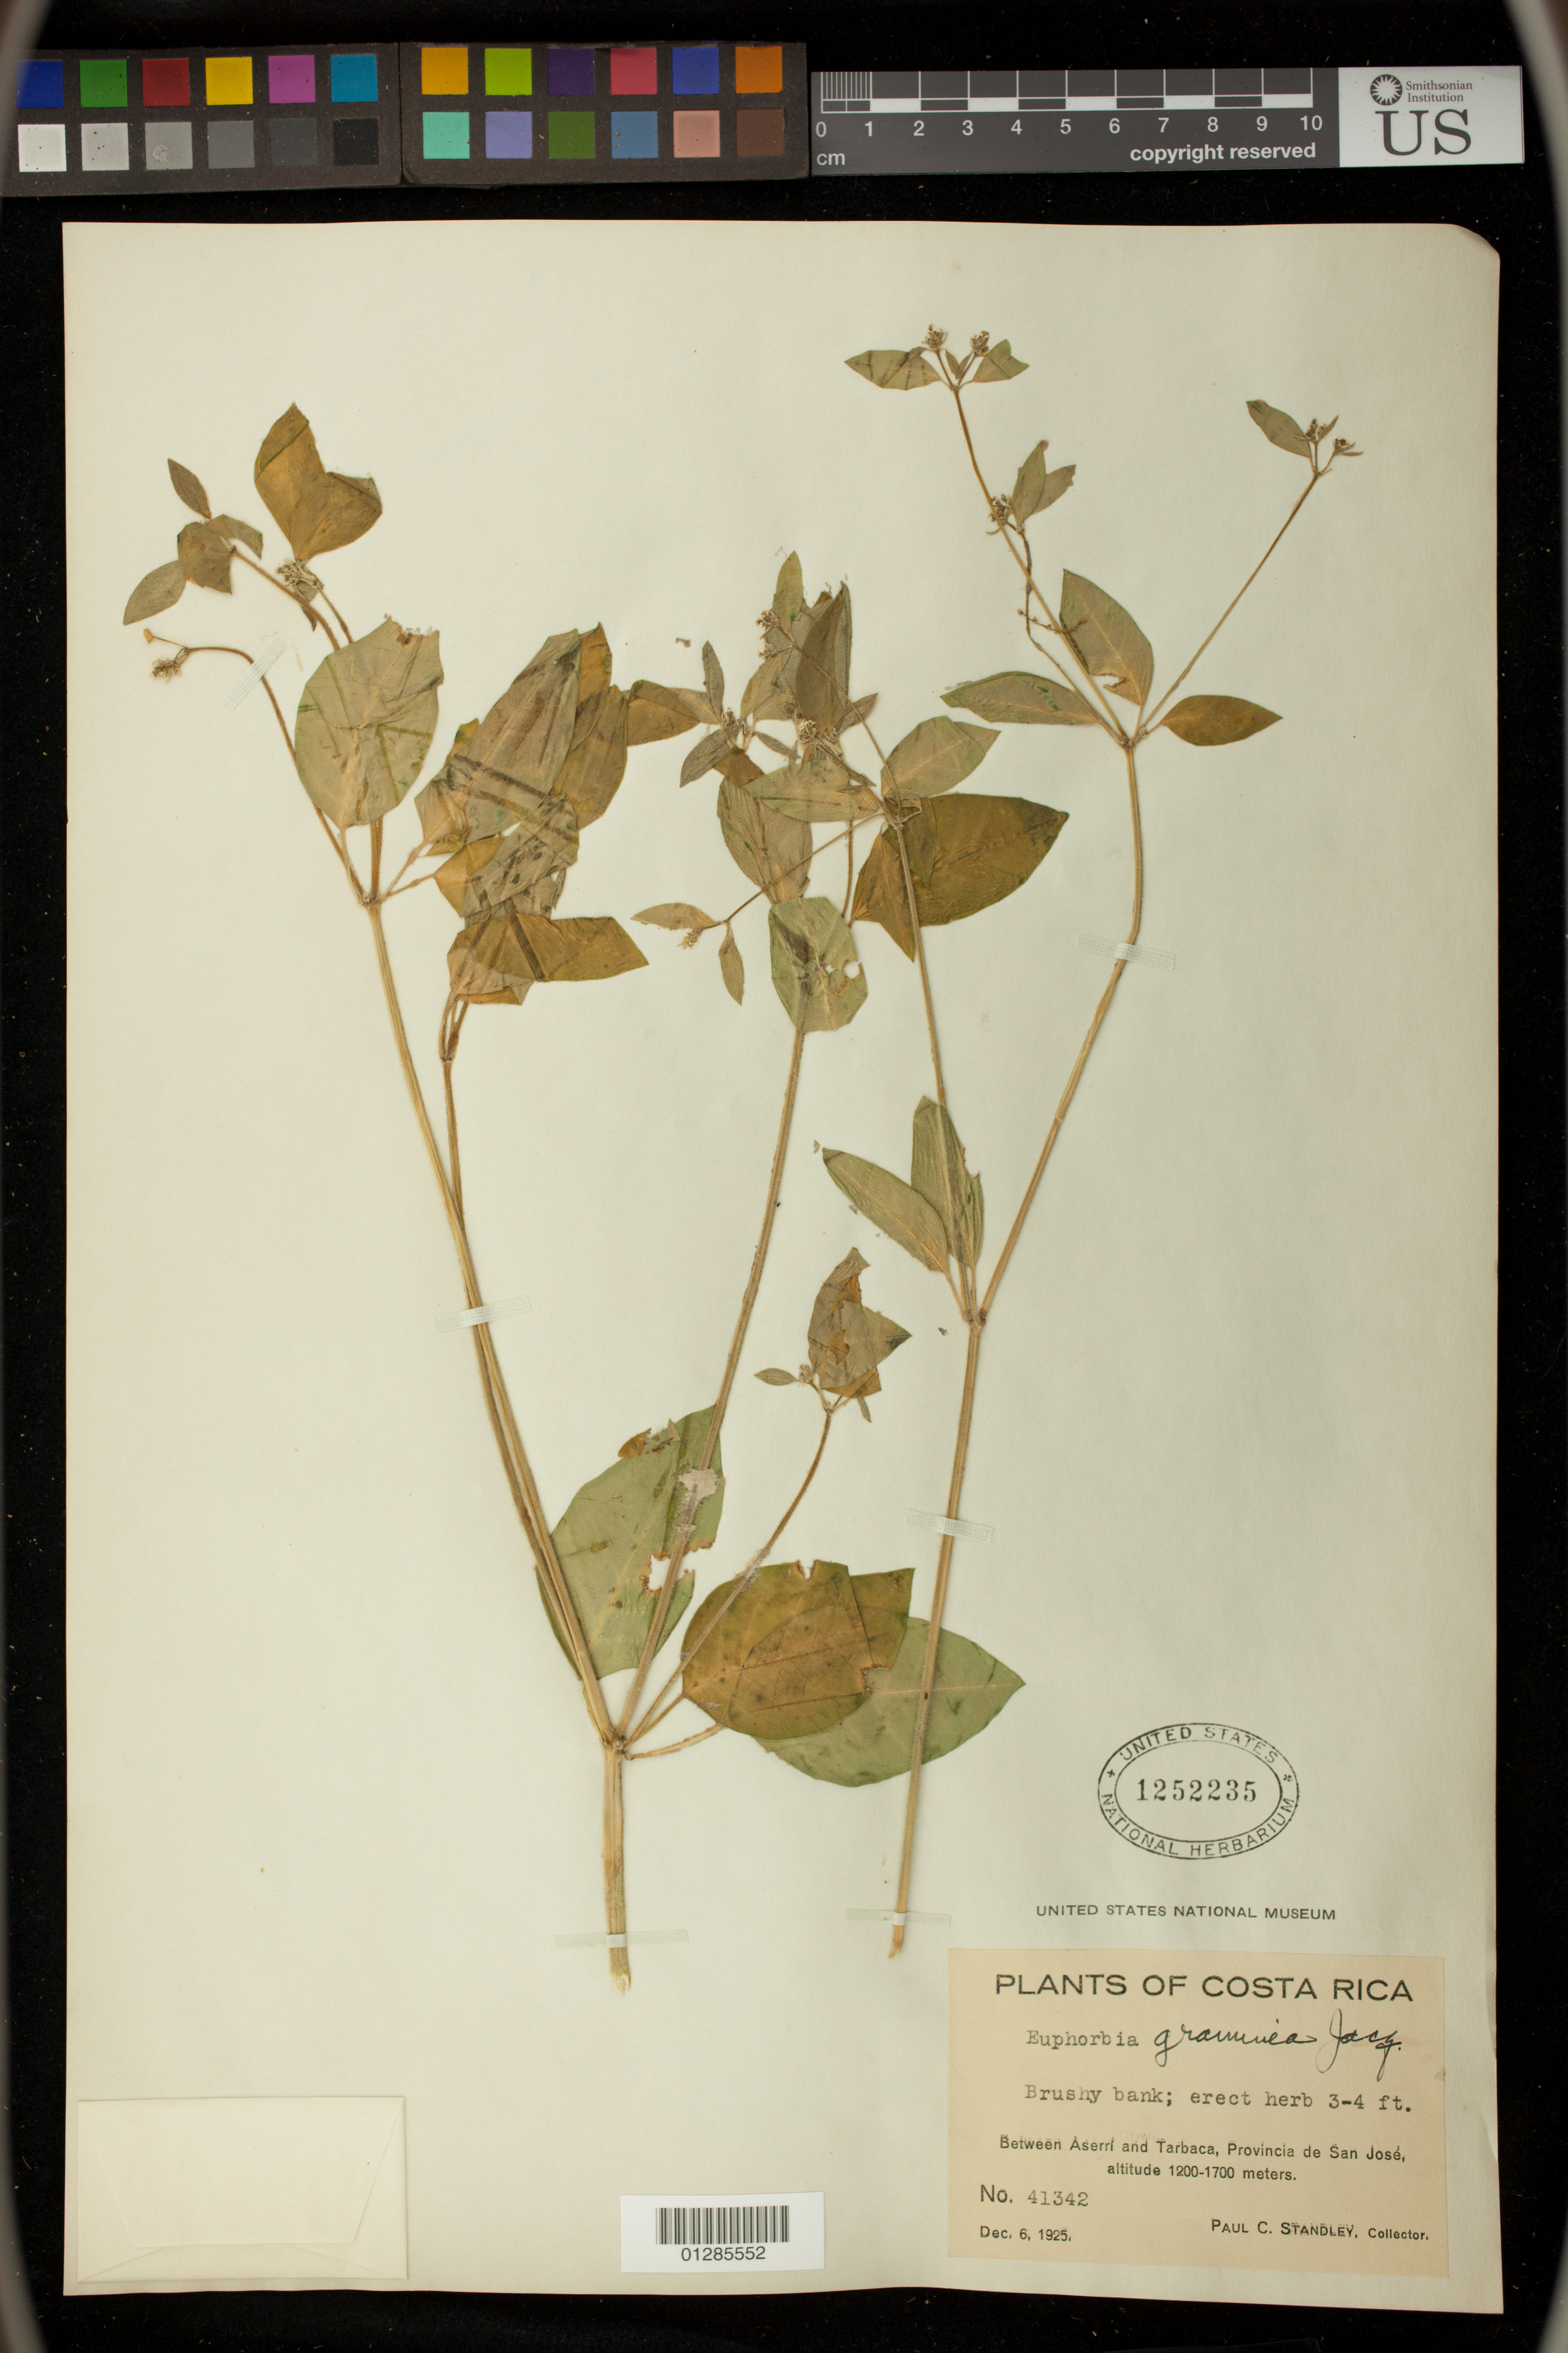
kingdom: Plantae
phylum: Tracheophyta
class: Magnoliopsida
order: Malpighiales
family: Euphorbiaceae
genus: Euphorbia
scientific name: Euphorbia graminea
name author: Jacq.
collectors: P. C. Standley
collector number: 41342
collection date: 1925-12-06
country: Costa Rica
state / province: San Jose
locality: Between Aserri and Tarbaca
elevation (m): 1200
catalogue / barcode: US 1252235